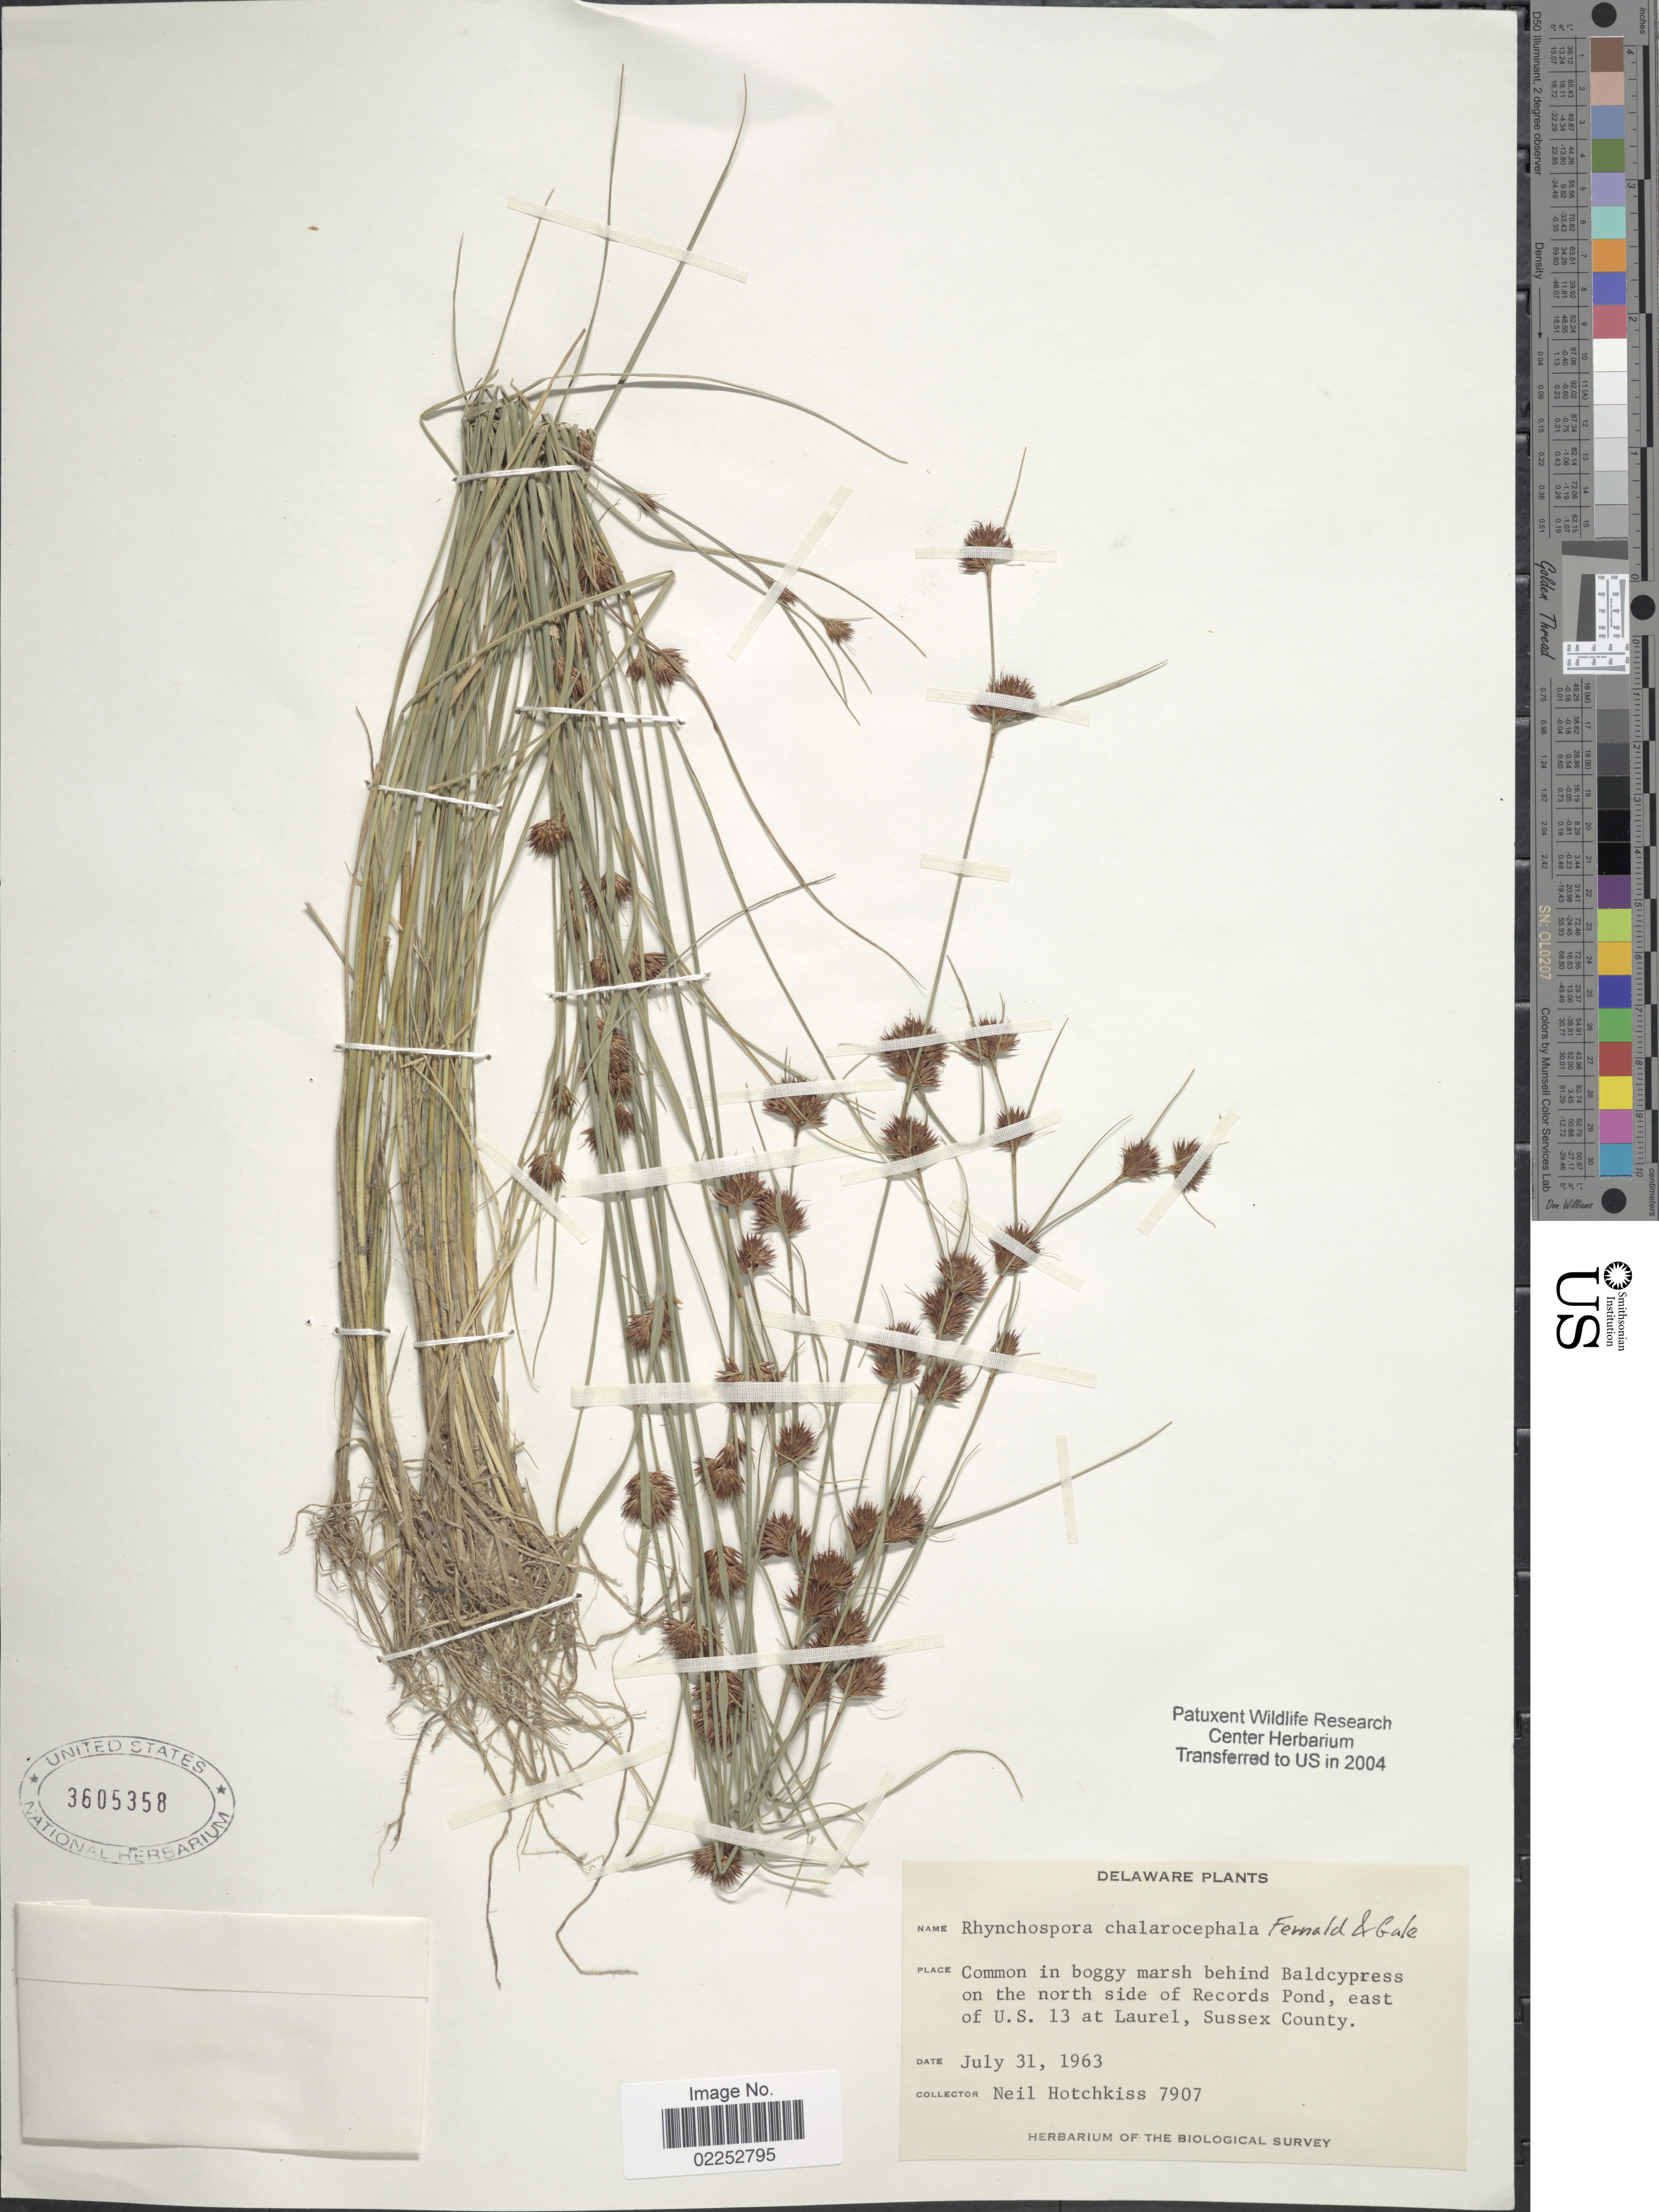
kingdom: Plantae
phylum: Tracheophyta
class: Liliopsida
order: Poales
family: Cyperaceae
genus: Rhynchospora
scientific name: Rhynchospora chalarocephala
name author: Fernald & Gale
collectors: N. Hotchkiss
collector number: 7907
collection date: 1963-07-31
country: United States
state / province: Delaware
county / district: Sussex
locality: Behind Baldcypress on the north side of Records Pond, east of U.S. 13 at Laurel, Sussex County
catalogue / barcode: US 3605358